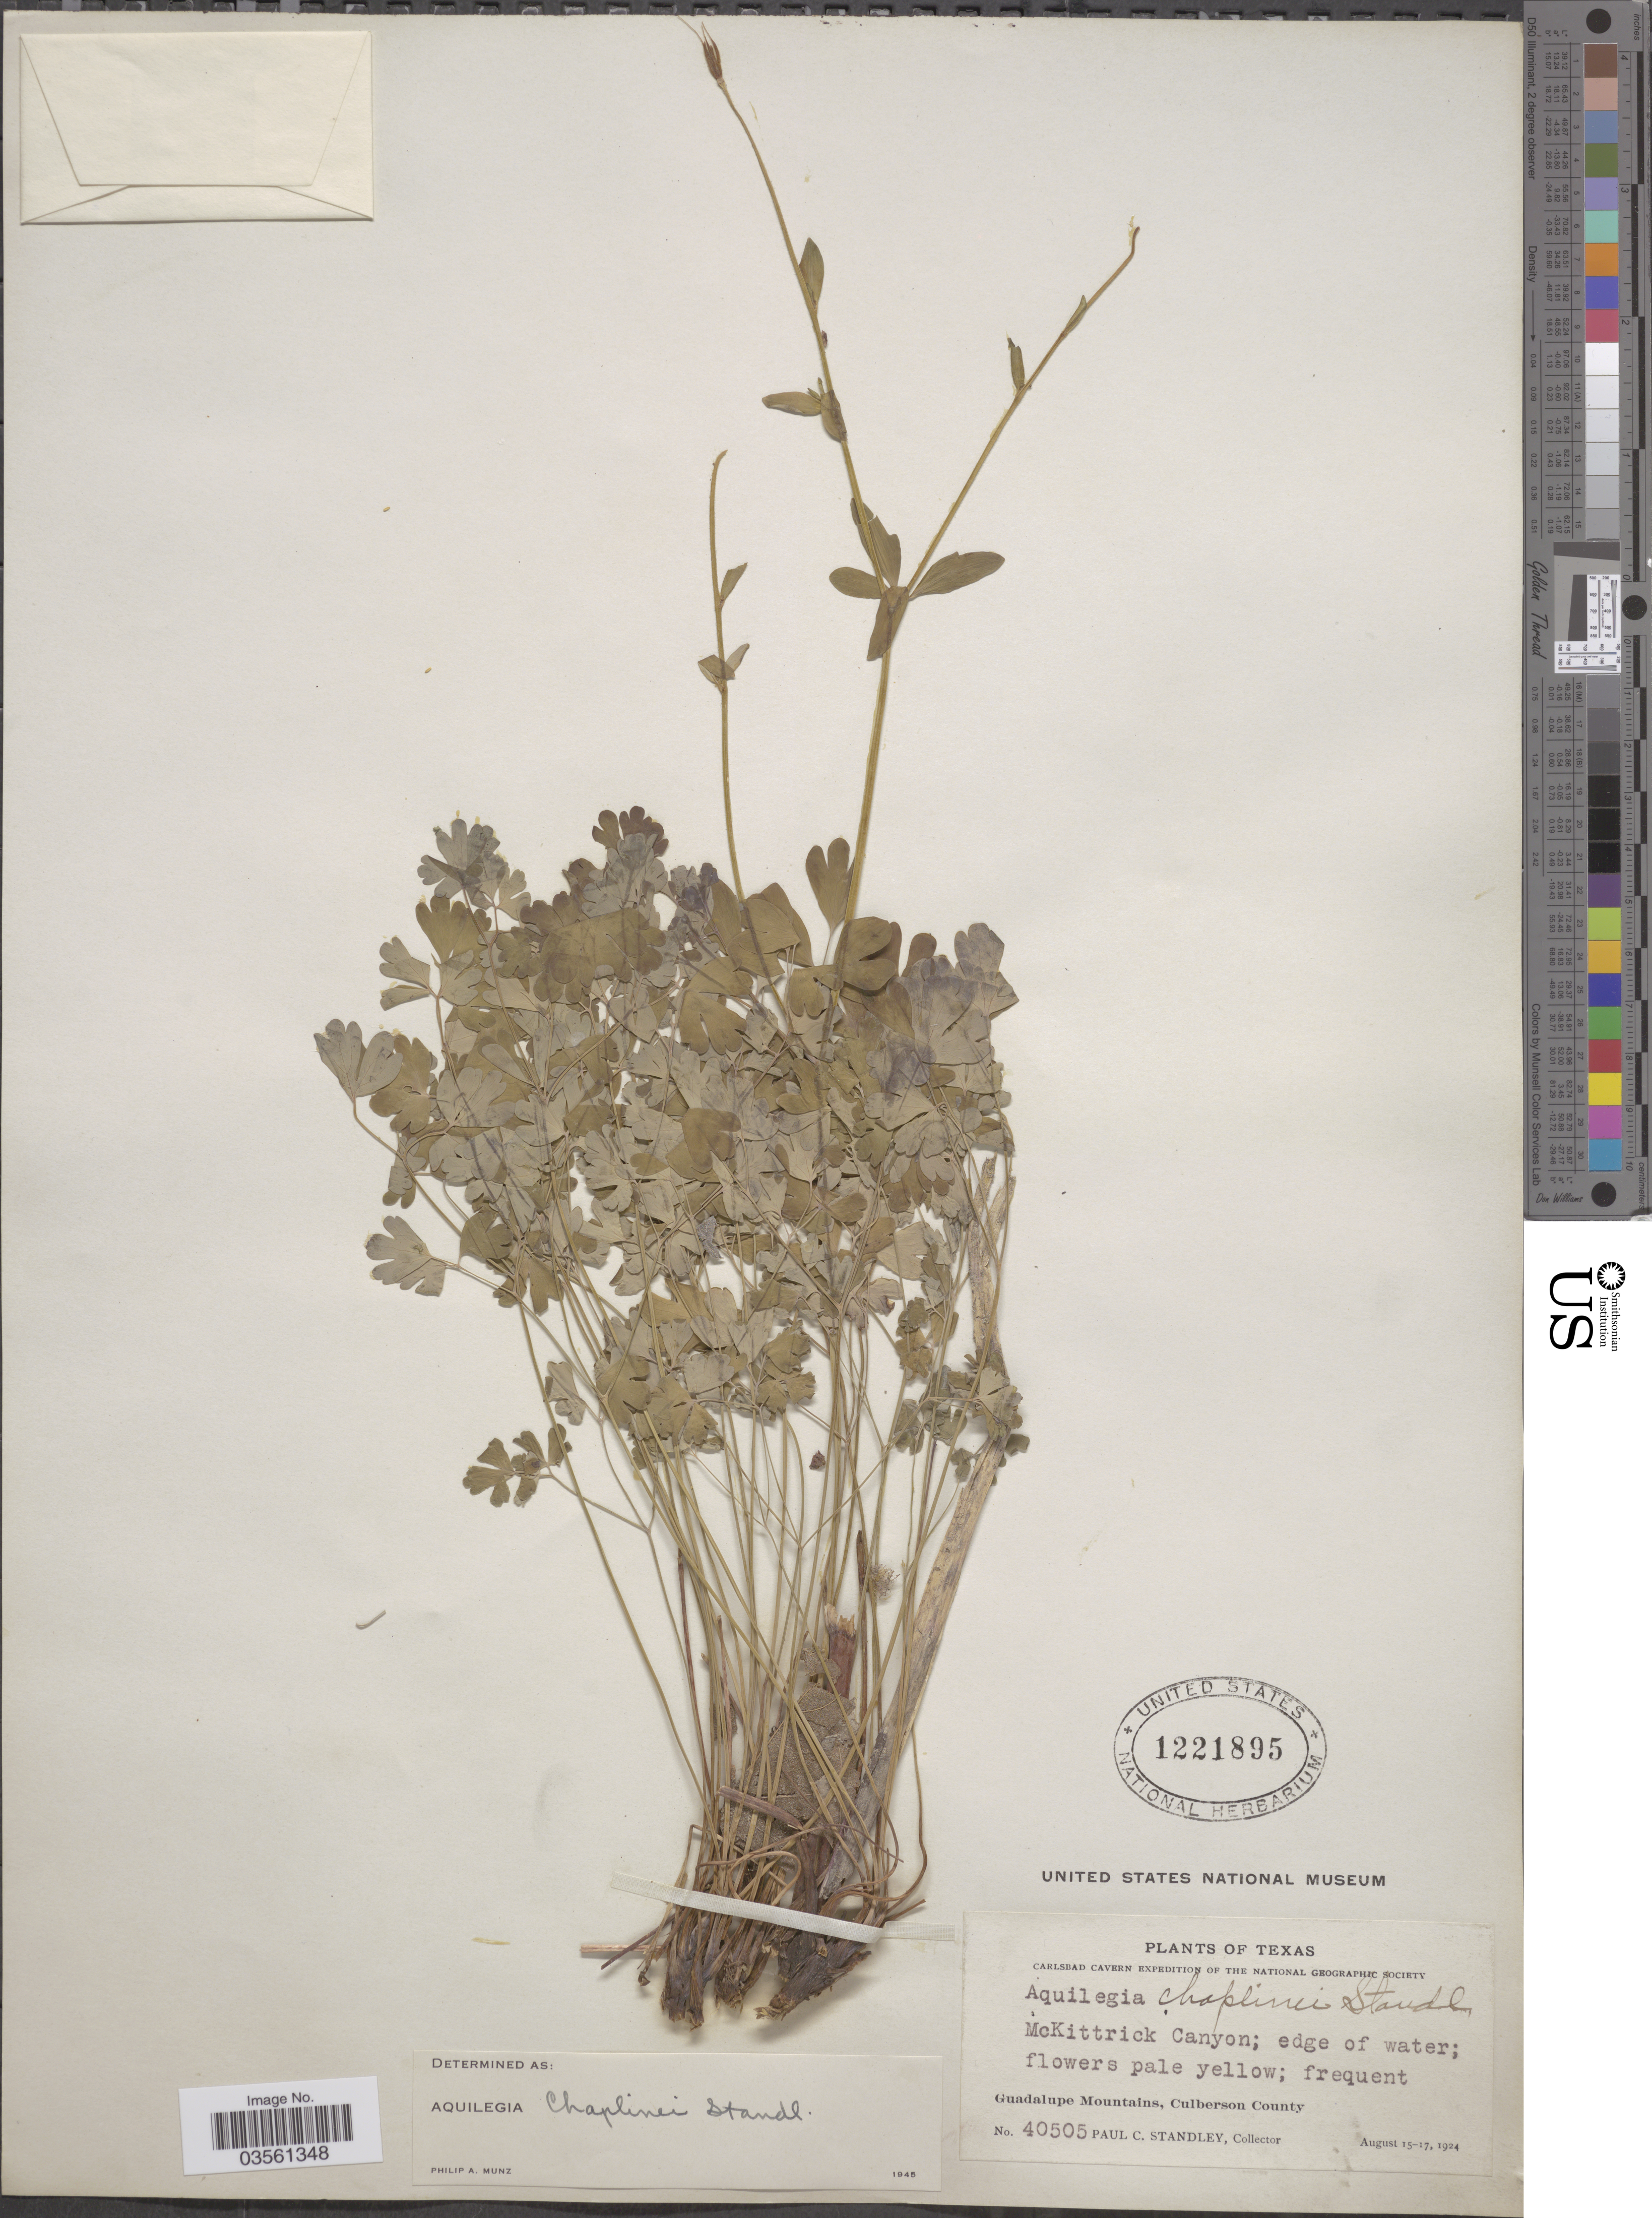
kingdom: Plantae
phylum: Tracheophyta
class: Magnoliopsida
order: Ranunculales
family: Ranunculaceae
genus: Aquilegia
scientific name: Aquilegia chaplinei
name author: Standl.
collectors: P. C. Standley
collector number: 40505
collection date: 1924-08-15/1924-08-17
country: United States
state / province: Texas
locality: McKittrick Canyon; edge of water. Guadalupe Mountains, Culberson County.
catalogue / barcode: US 1221895